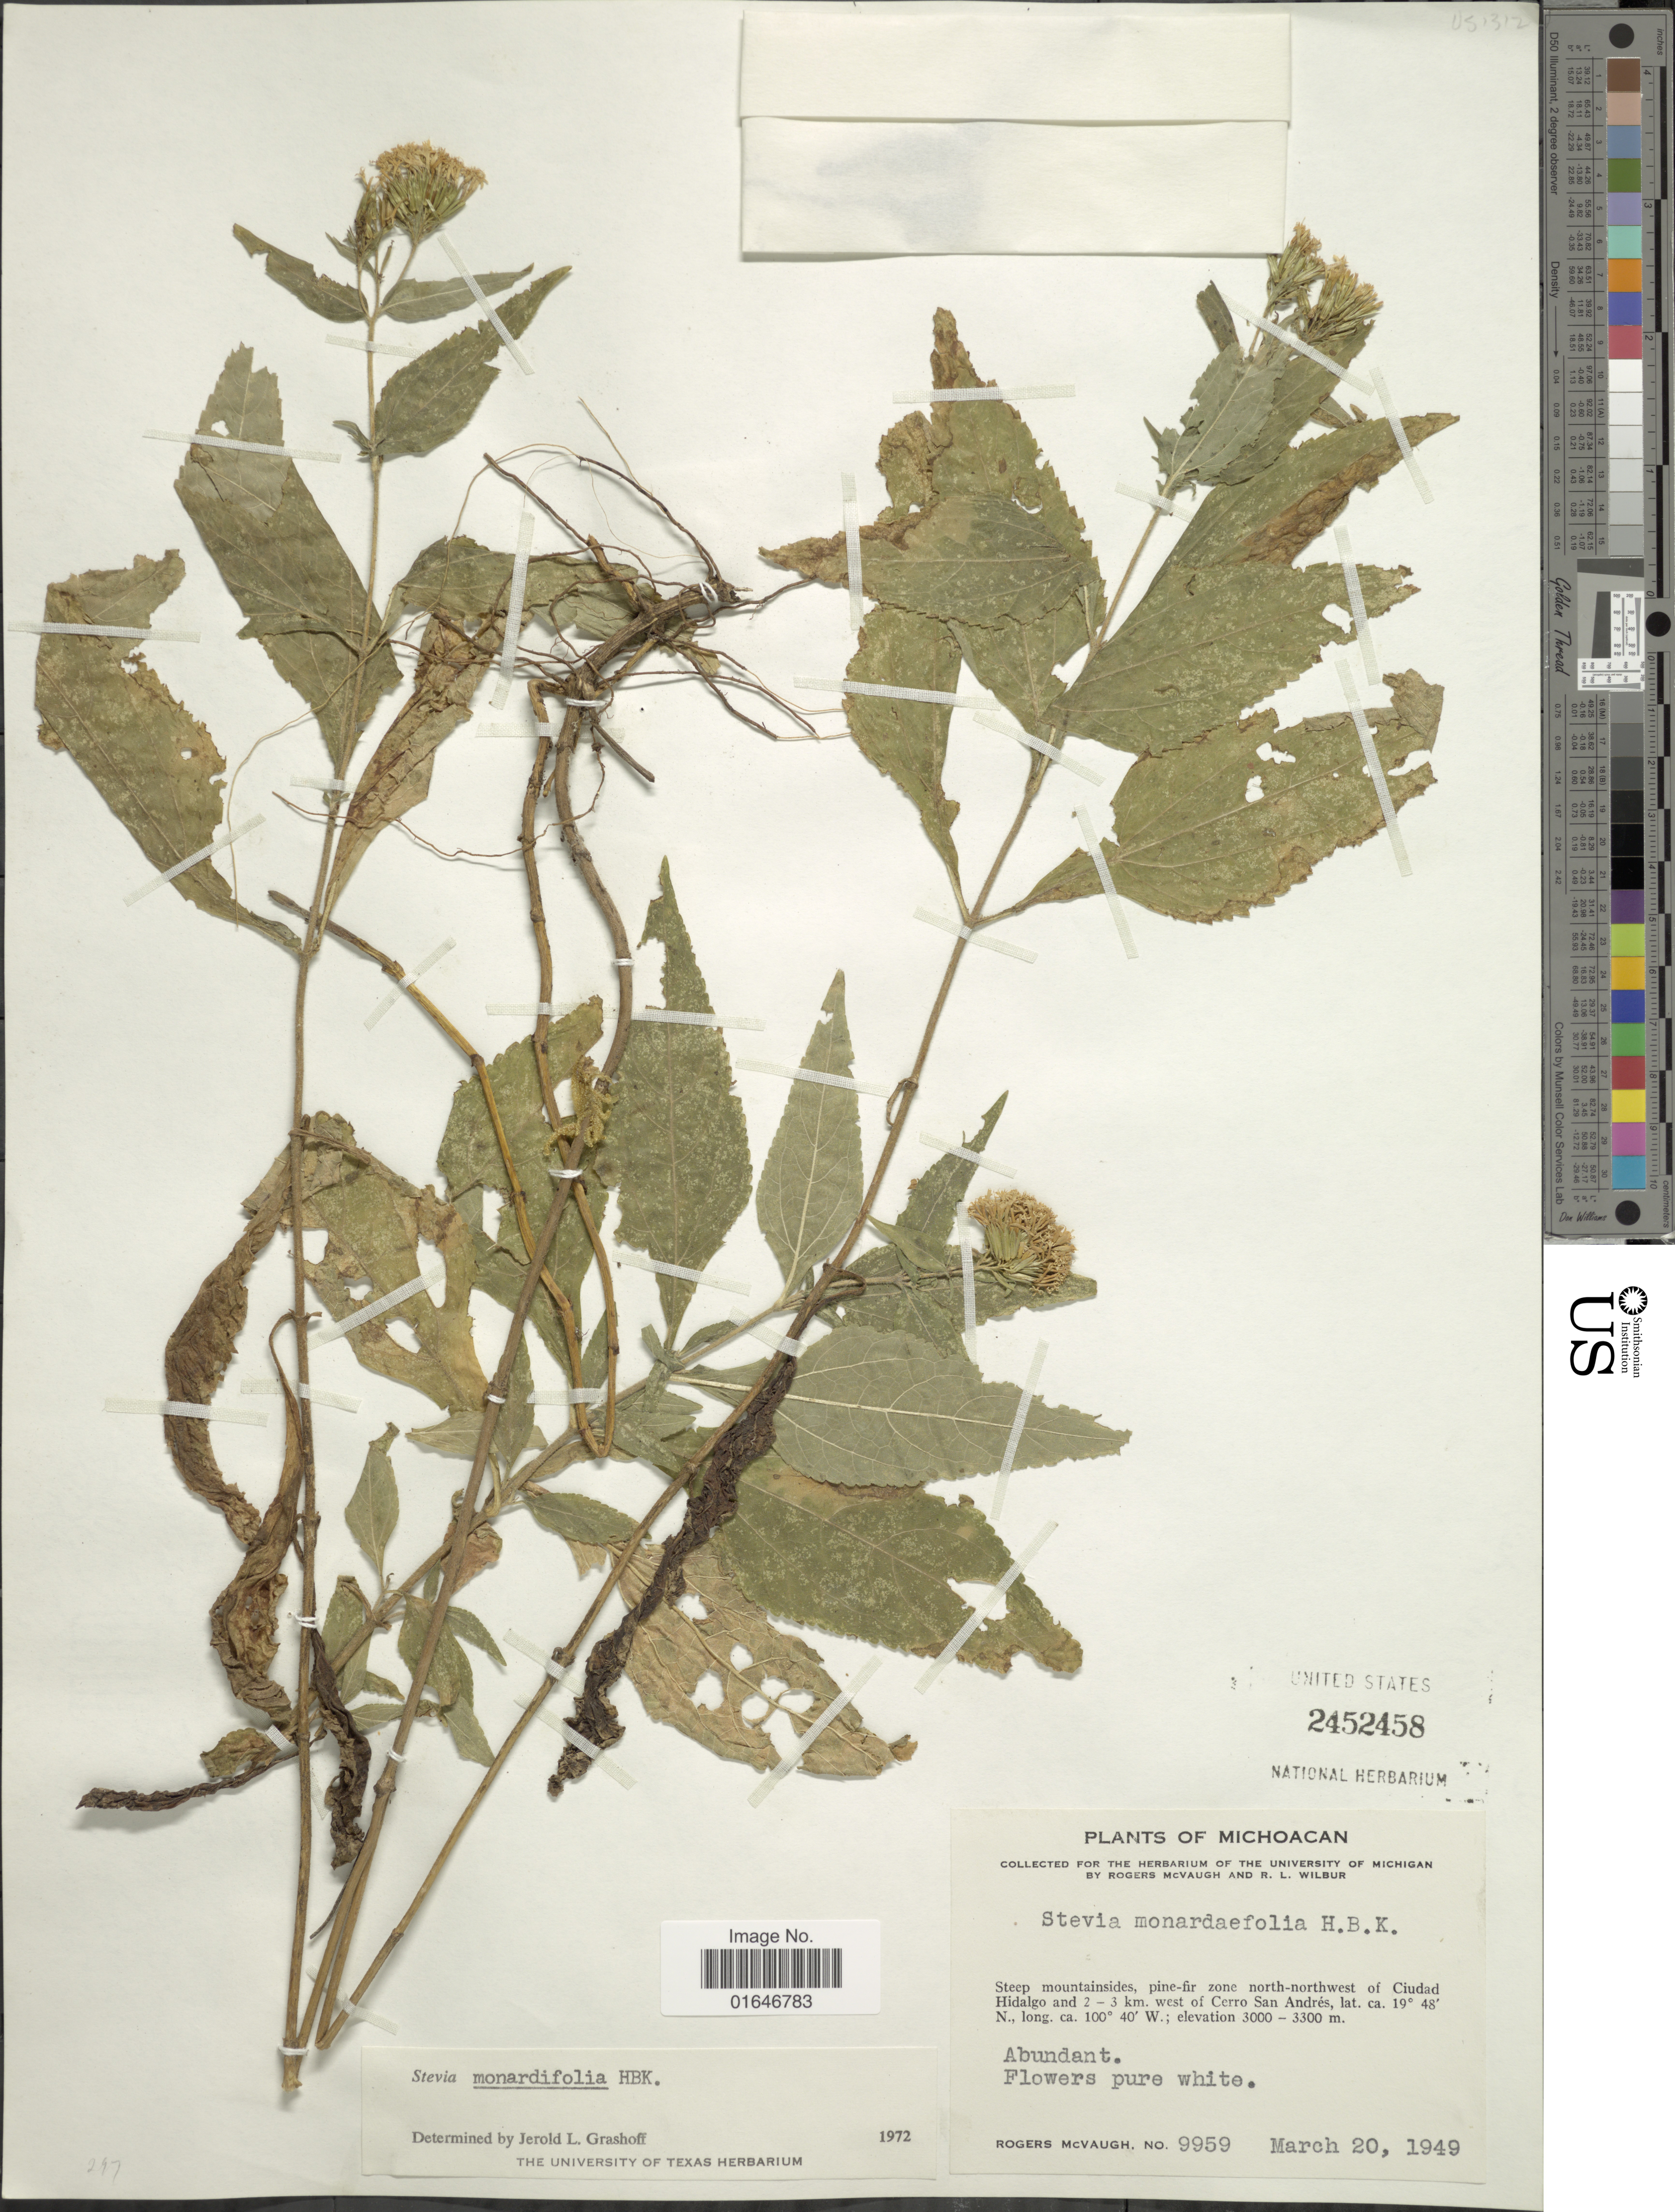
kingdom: Plantae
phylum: Tracheophyta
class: Magnoliopsida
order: Asterales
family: Asteraceae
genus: Stevia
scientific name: Stevia monardifolia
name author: Kunth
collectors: R. McVaugh & R. L. Wilbur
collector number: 9959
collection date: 1949-03-20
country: Mexico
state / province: Michoacán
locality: Steep mountainsides, pine-fr zone north-northwest of Ciudad Hidalgo and 2-3 km. west of Cerro San Andres.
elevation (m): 3000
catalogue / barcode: US 2452458